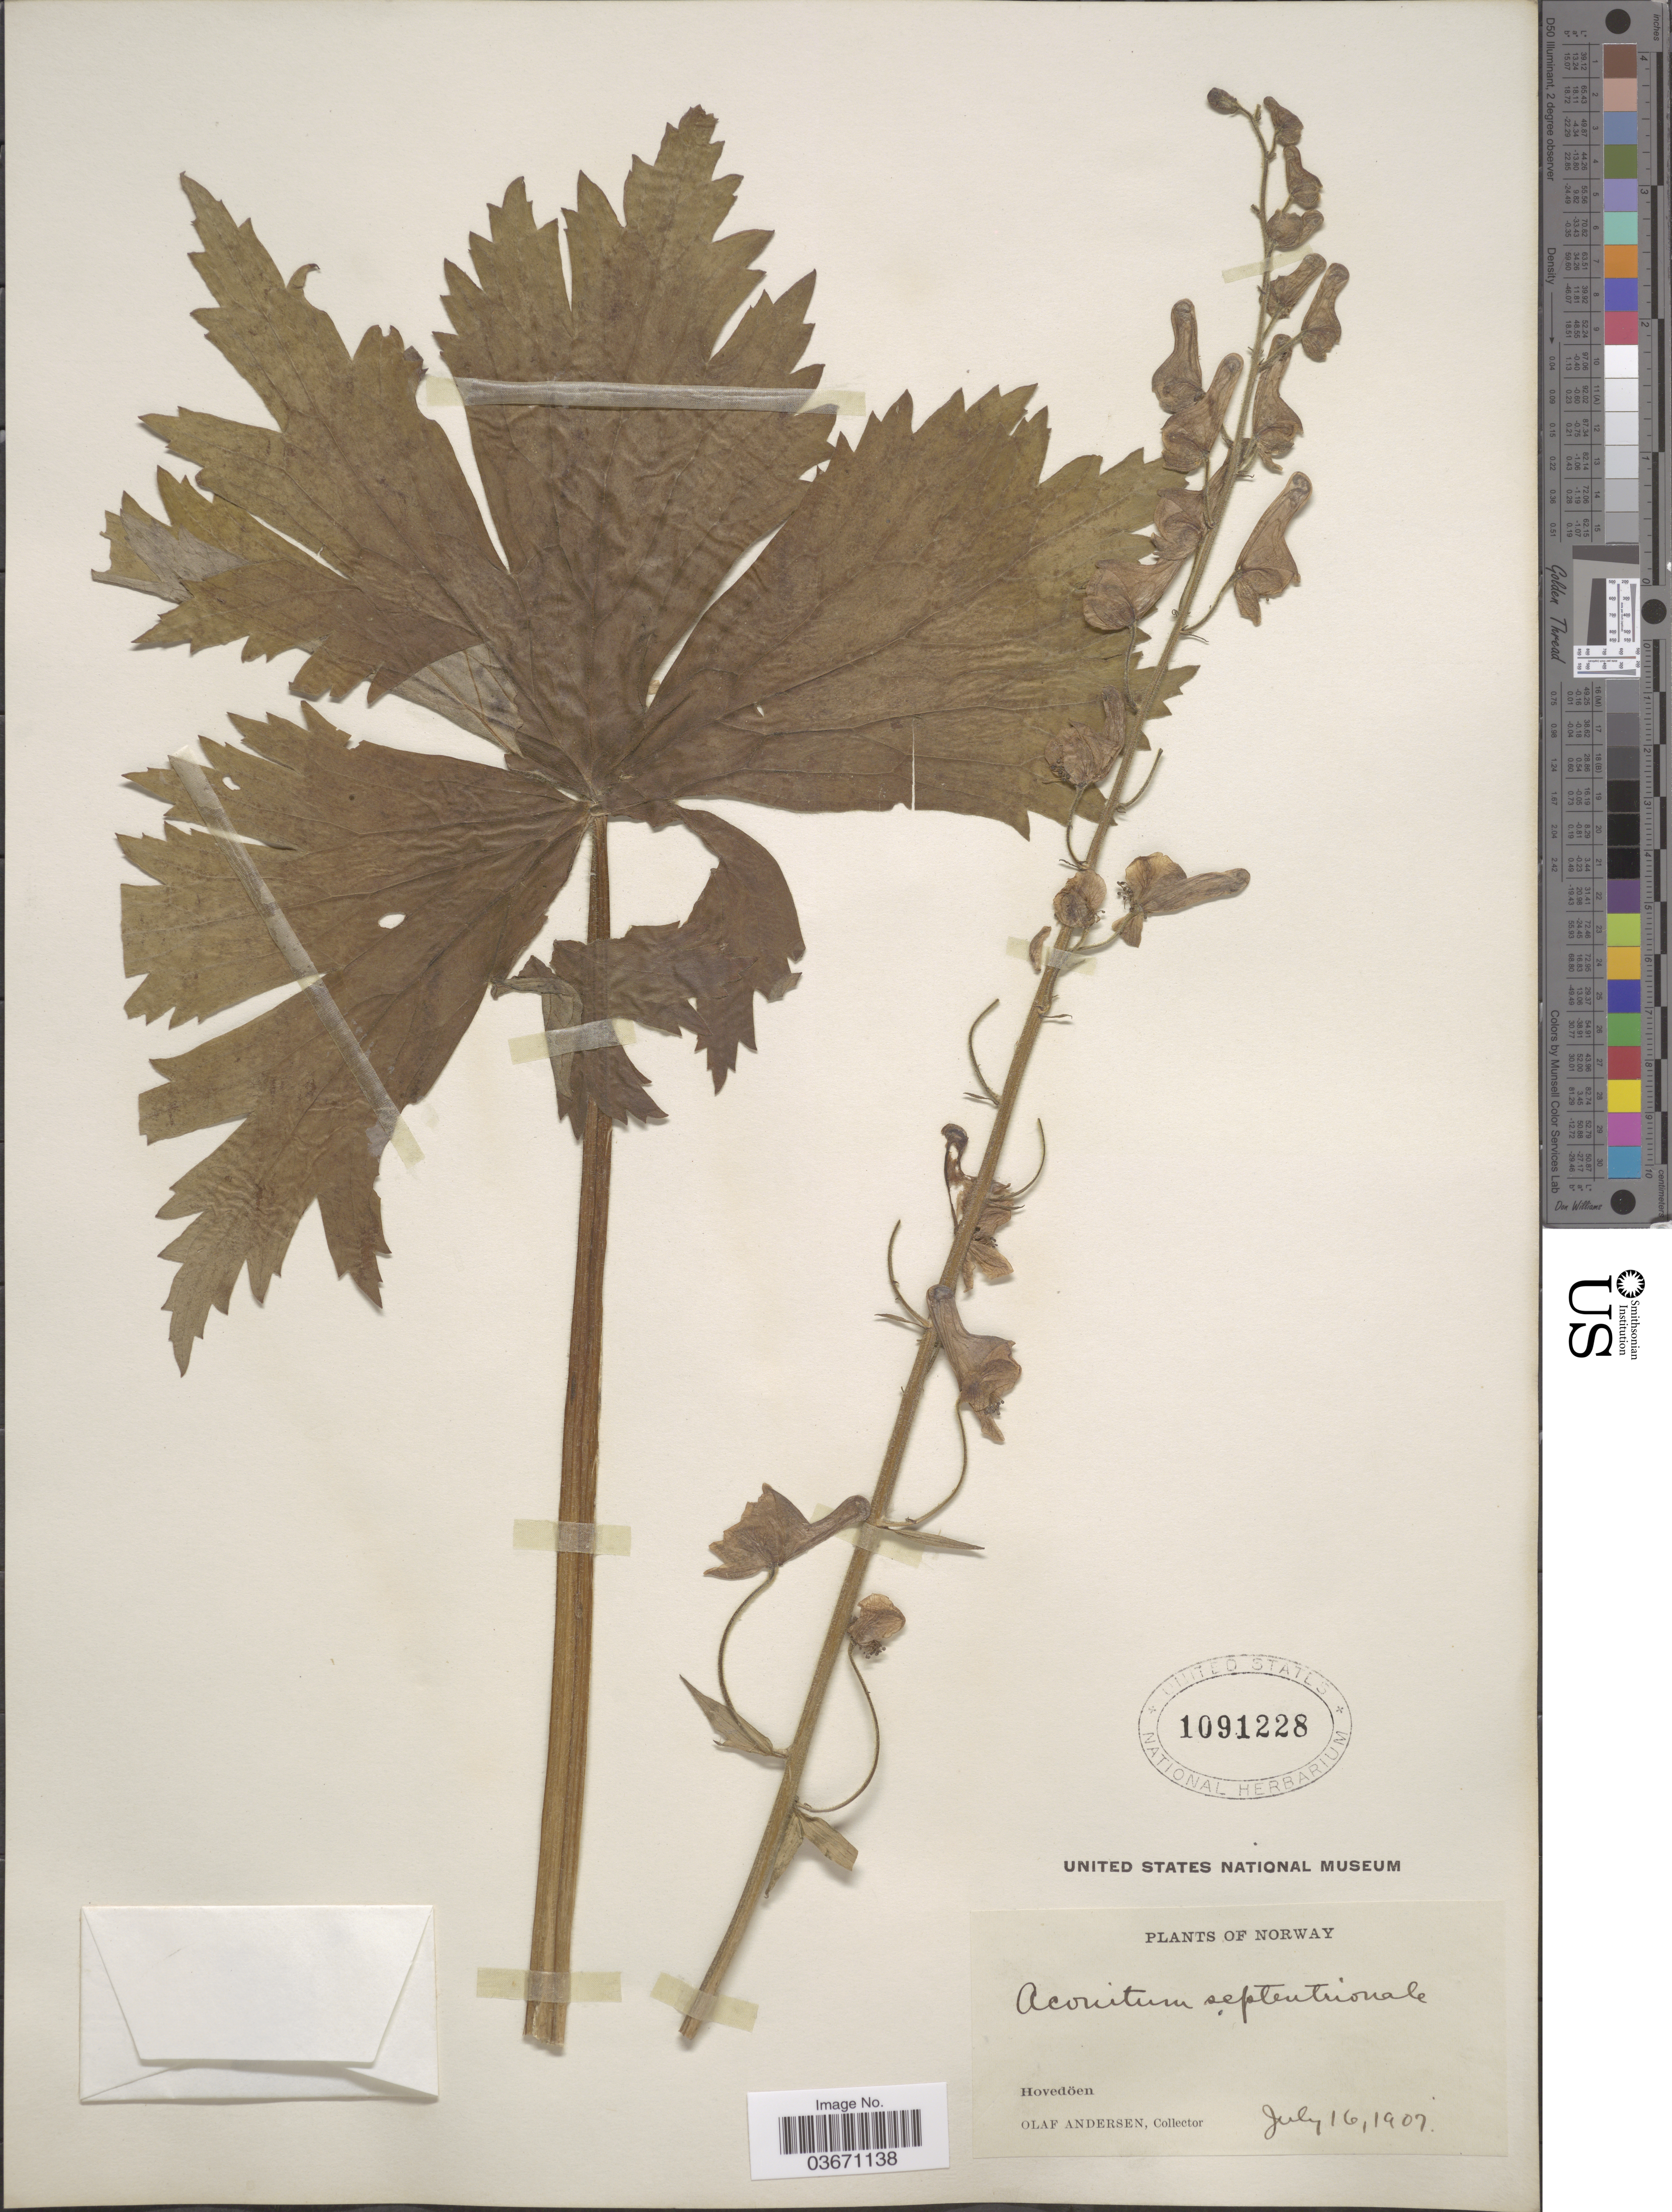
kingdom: Plantae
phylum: Tracheophyta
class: Magnoliopsida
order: Ranunculales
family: Ranunculaceae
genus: Aconitum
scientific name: Aconitum septentrionale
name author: Koelle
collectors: O. Andersen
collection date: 1907-07-16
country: Norway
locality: Hovedöen.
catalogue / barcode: US 1091228